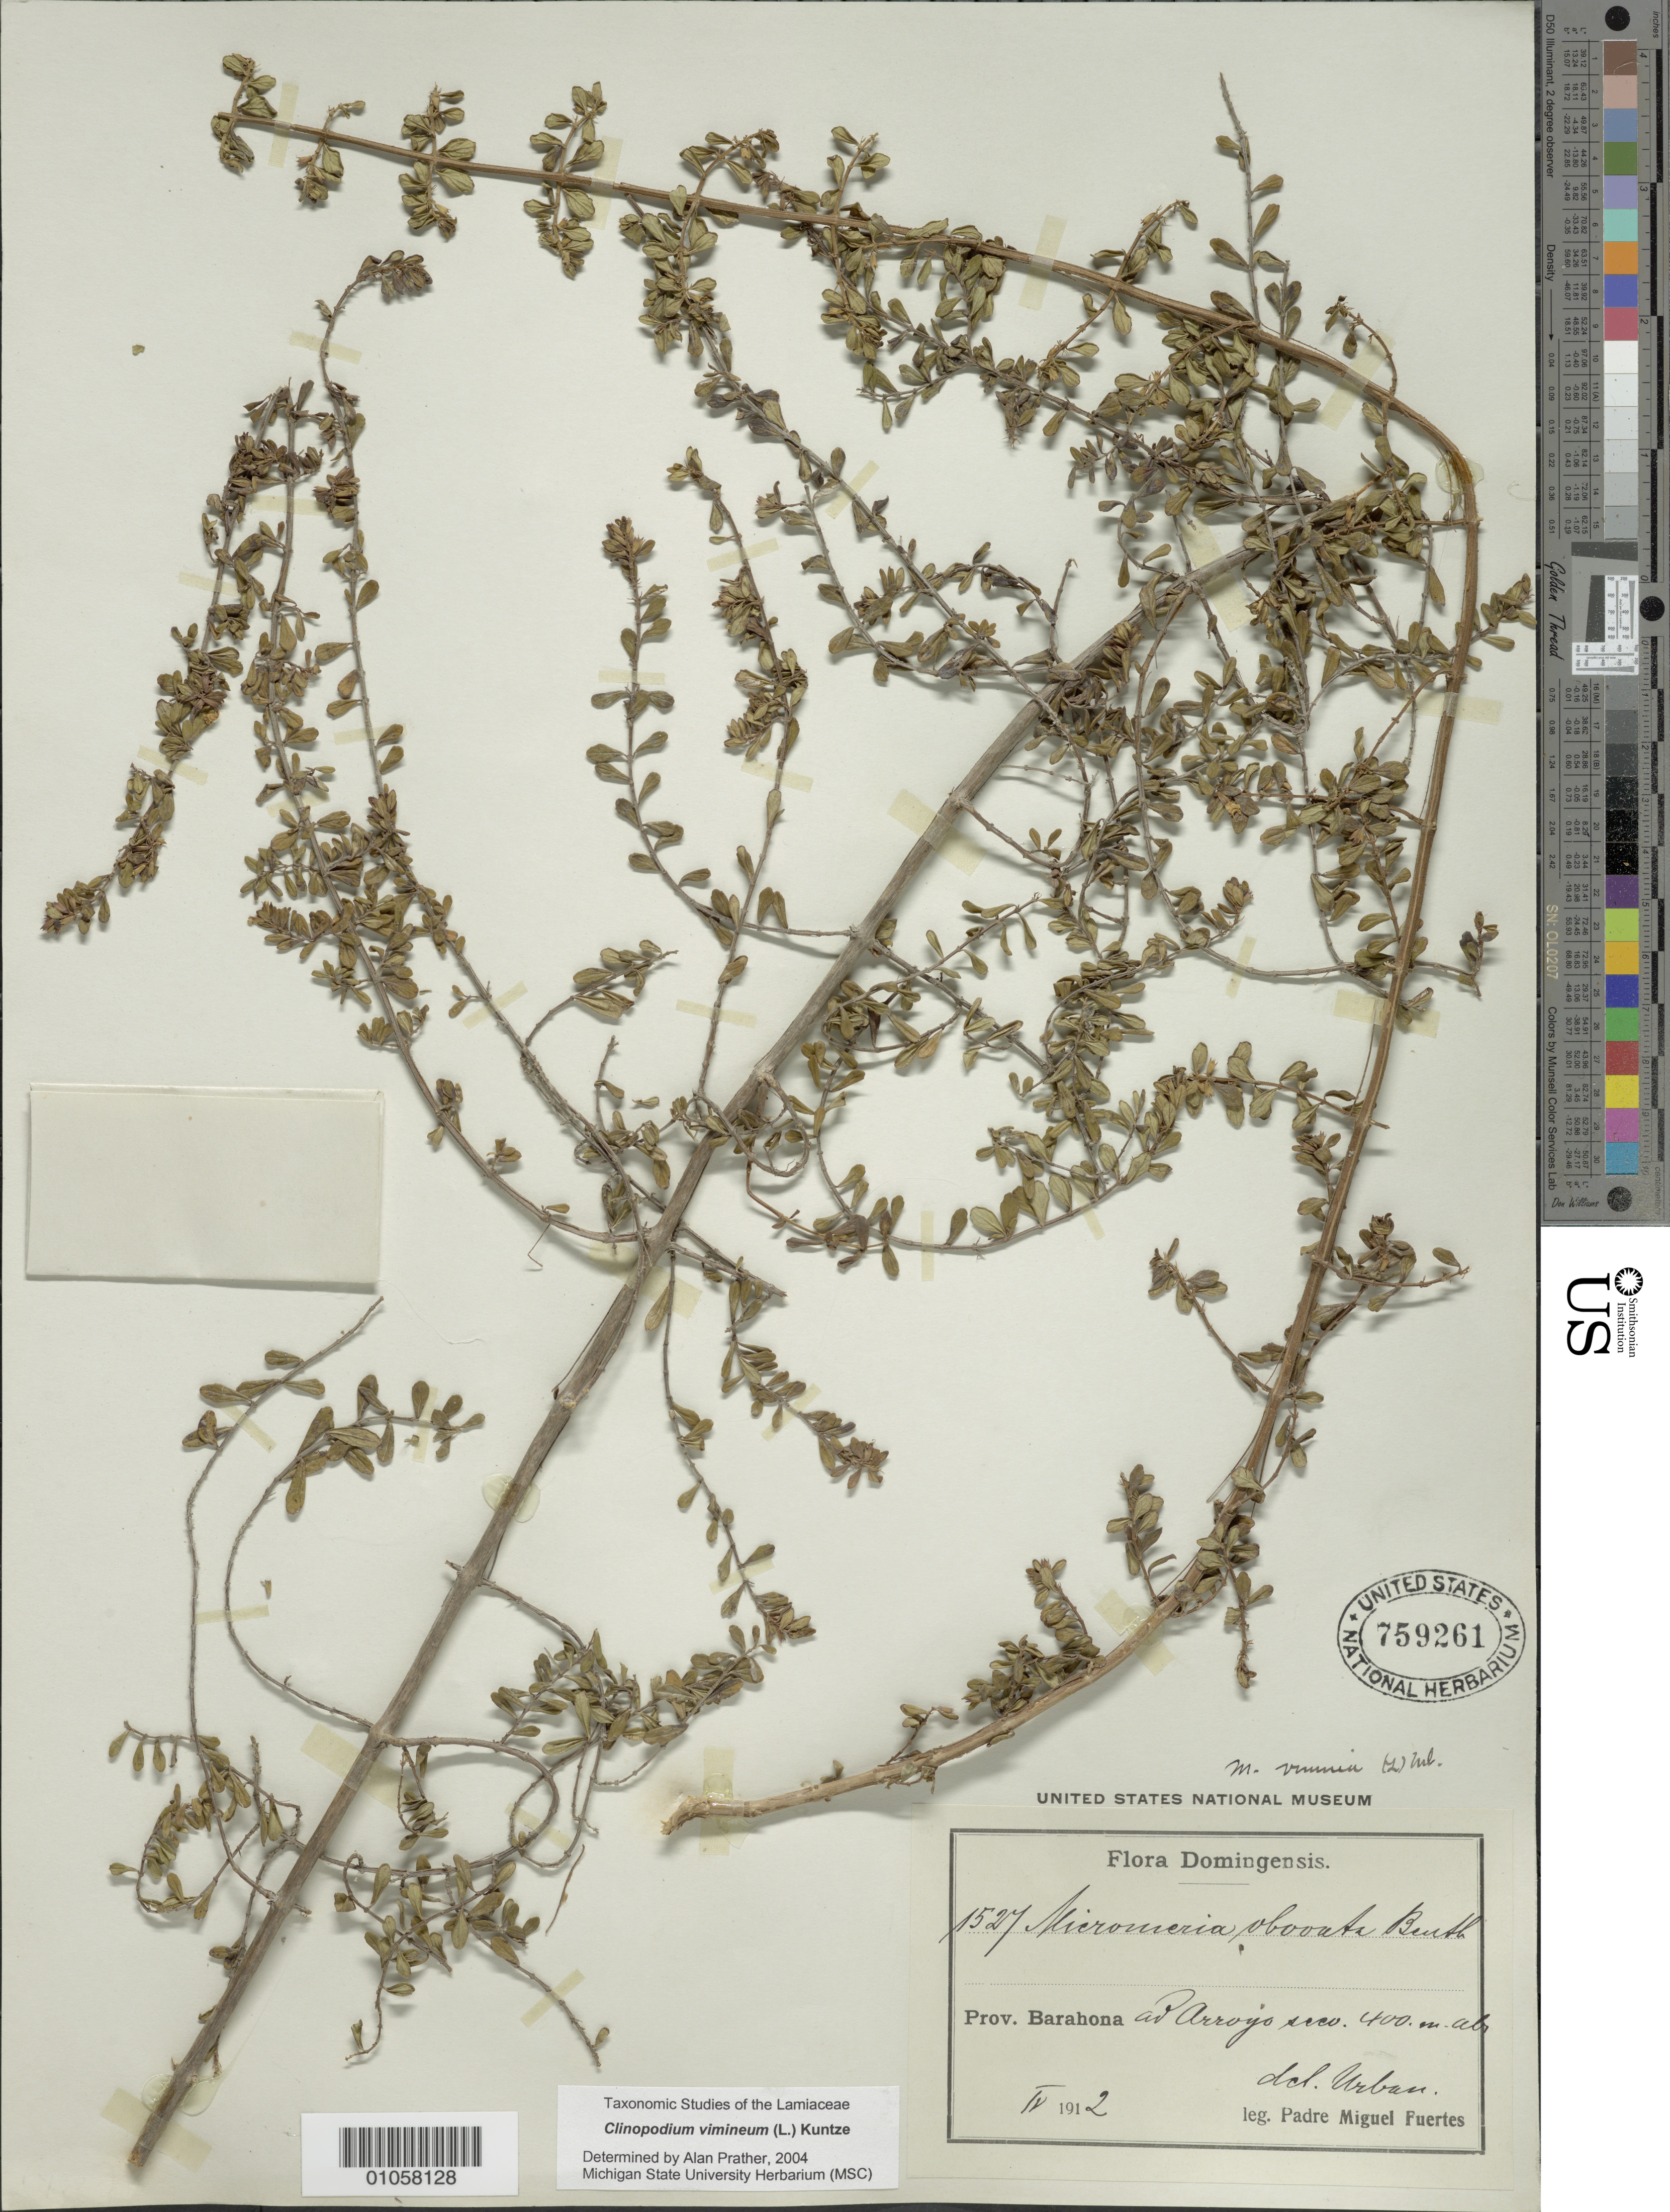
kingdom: Plantae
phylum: Tracheophyta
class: Magnoliopsida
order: Lamiales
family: Lamiaceae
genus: Clinopodium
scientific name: Clinopodium vimineum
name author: (L.) Kuntze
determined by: Prather, L. A.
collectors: M. D. Fuertes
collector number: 1527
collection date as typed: May 1912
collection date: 1912-05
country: Dominican Republic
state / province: Barahona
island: Hispaniola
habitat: Arroyo seco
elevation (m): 400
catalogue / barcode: US 759261